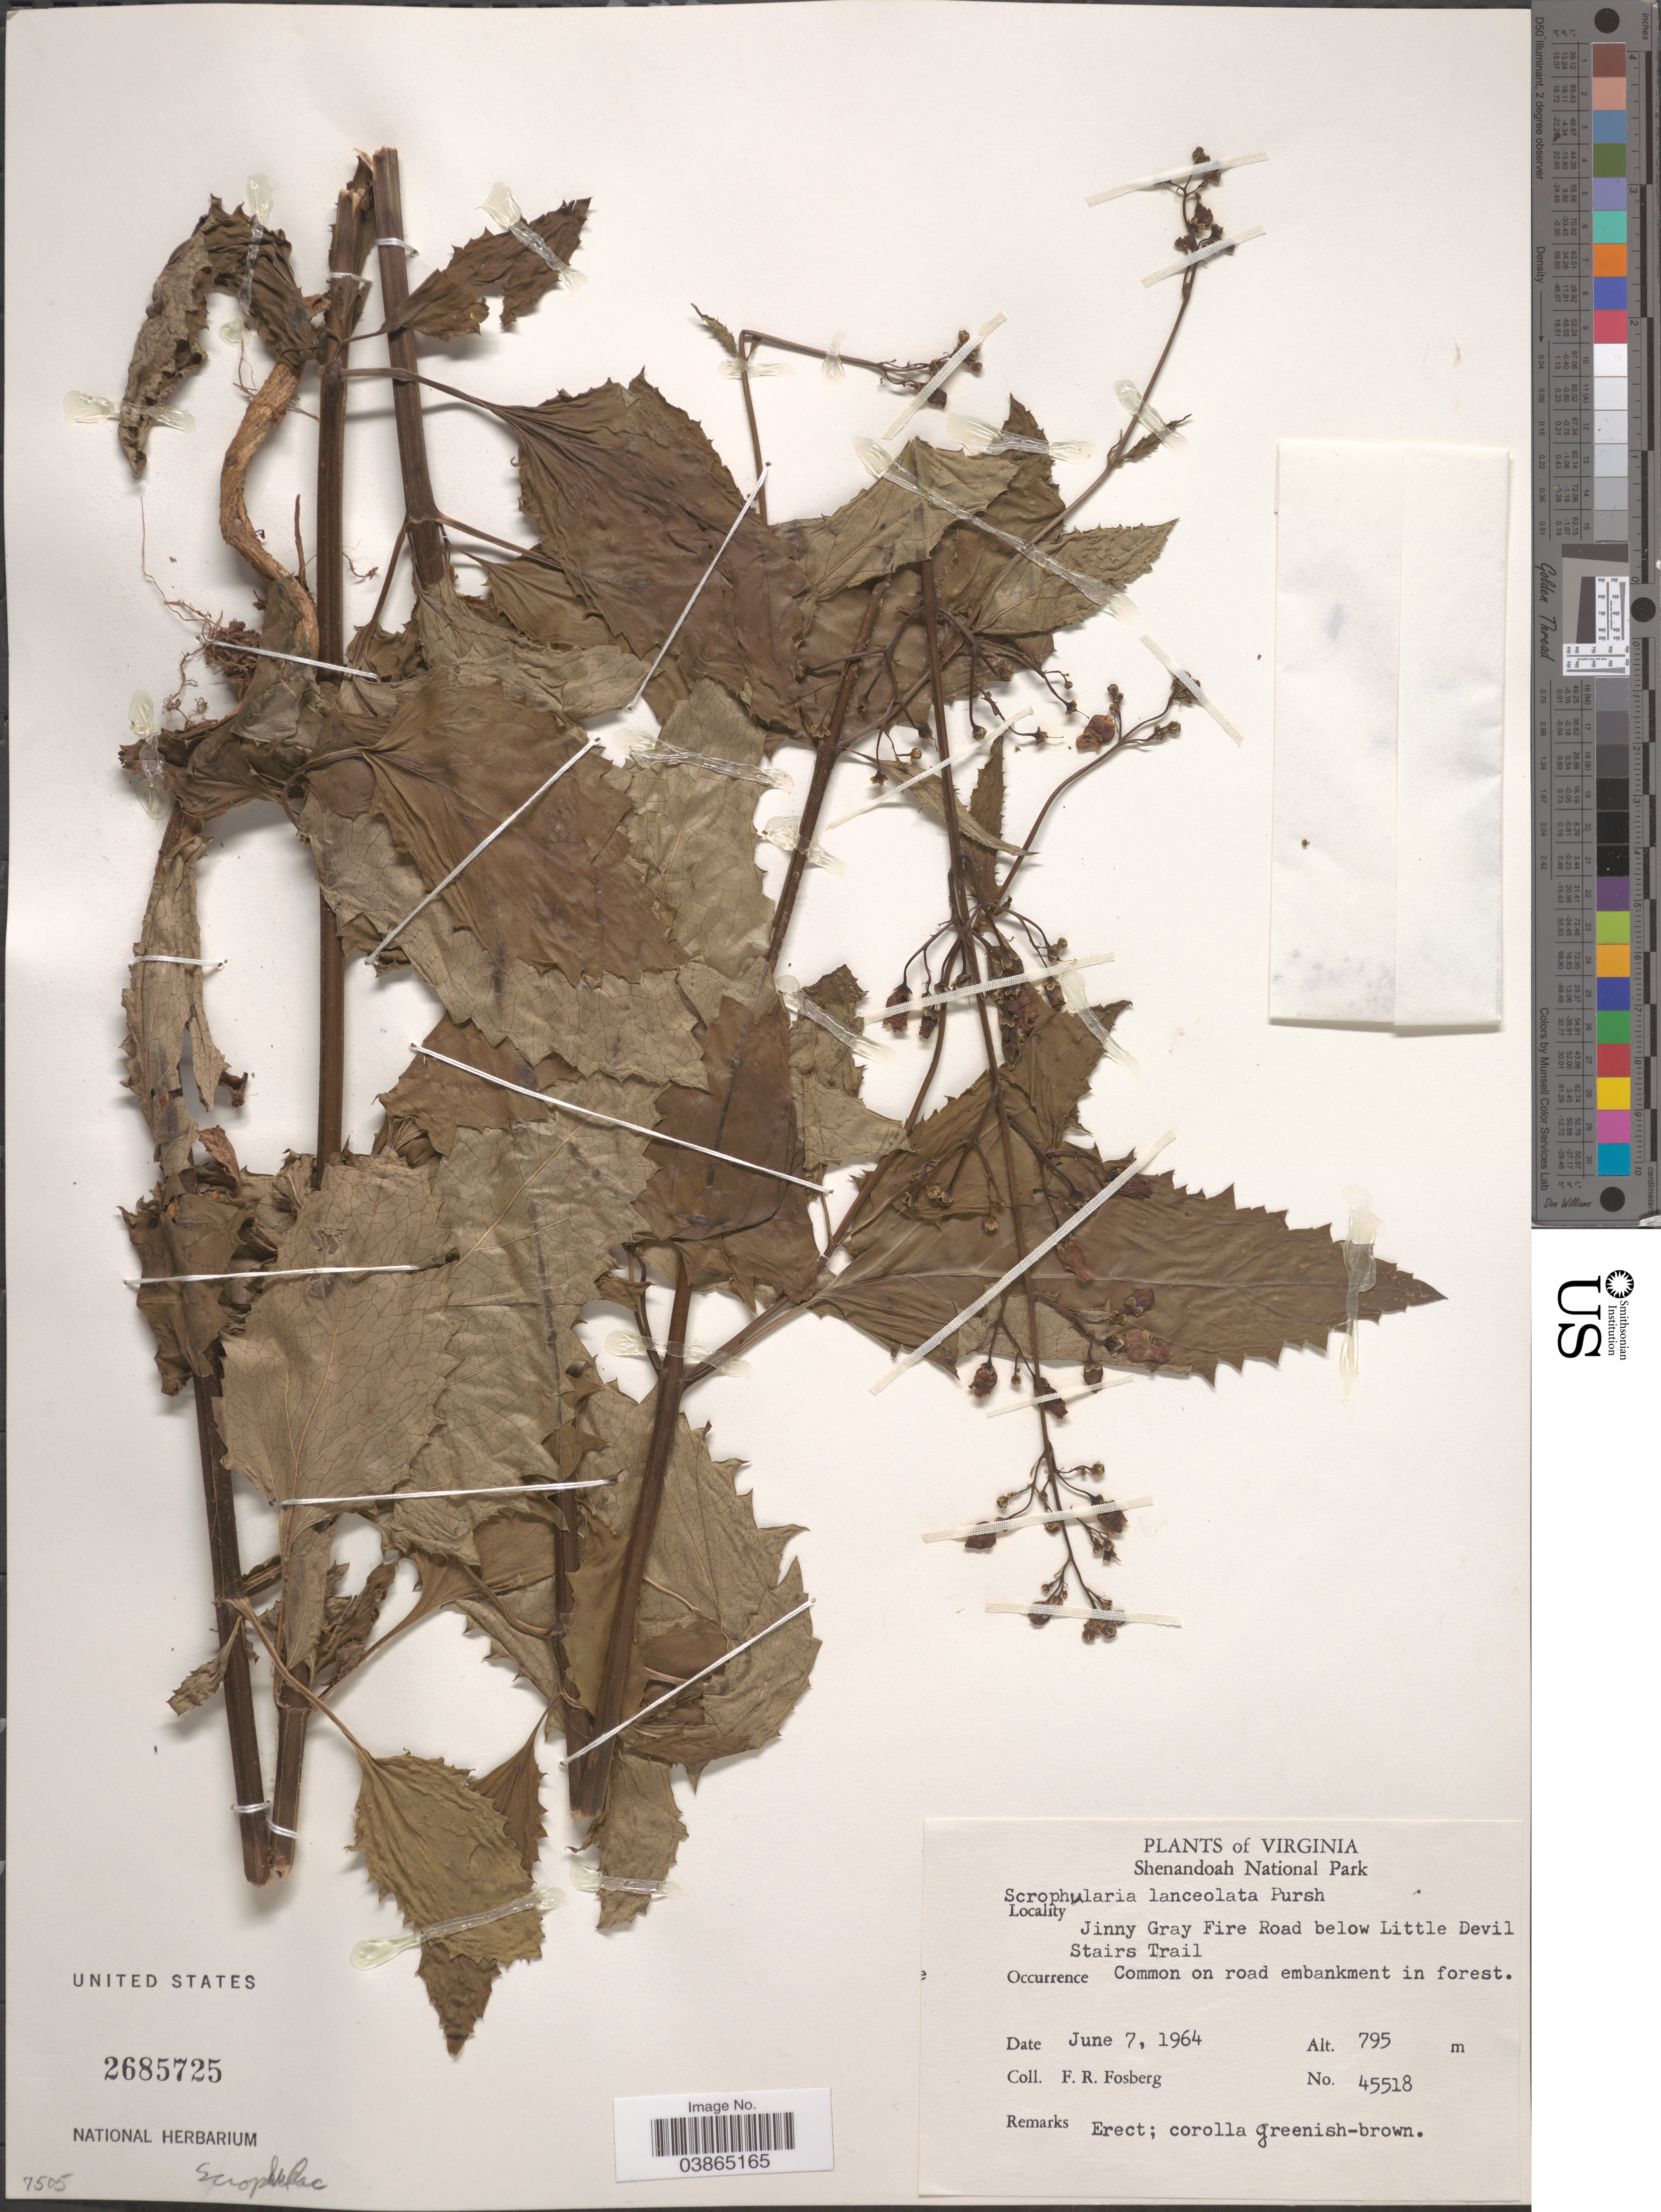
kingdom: Plantae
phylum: Tracheophyta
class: Magnoliopsida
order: Lamiales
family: Scrophulariaceae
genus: Scrophularia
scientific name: Scrophularia lanceolata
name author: Pursh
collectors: F. R. Fosberg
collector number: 45518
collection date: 1964-06-07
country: United States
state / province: Virginia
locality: Shenandoah National Park. Jinny Gray Fire Road below Little Devil Stairs Trail.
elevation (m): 795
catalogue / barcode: US 2685725